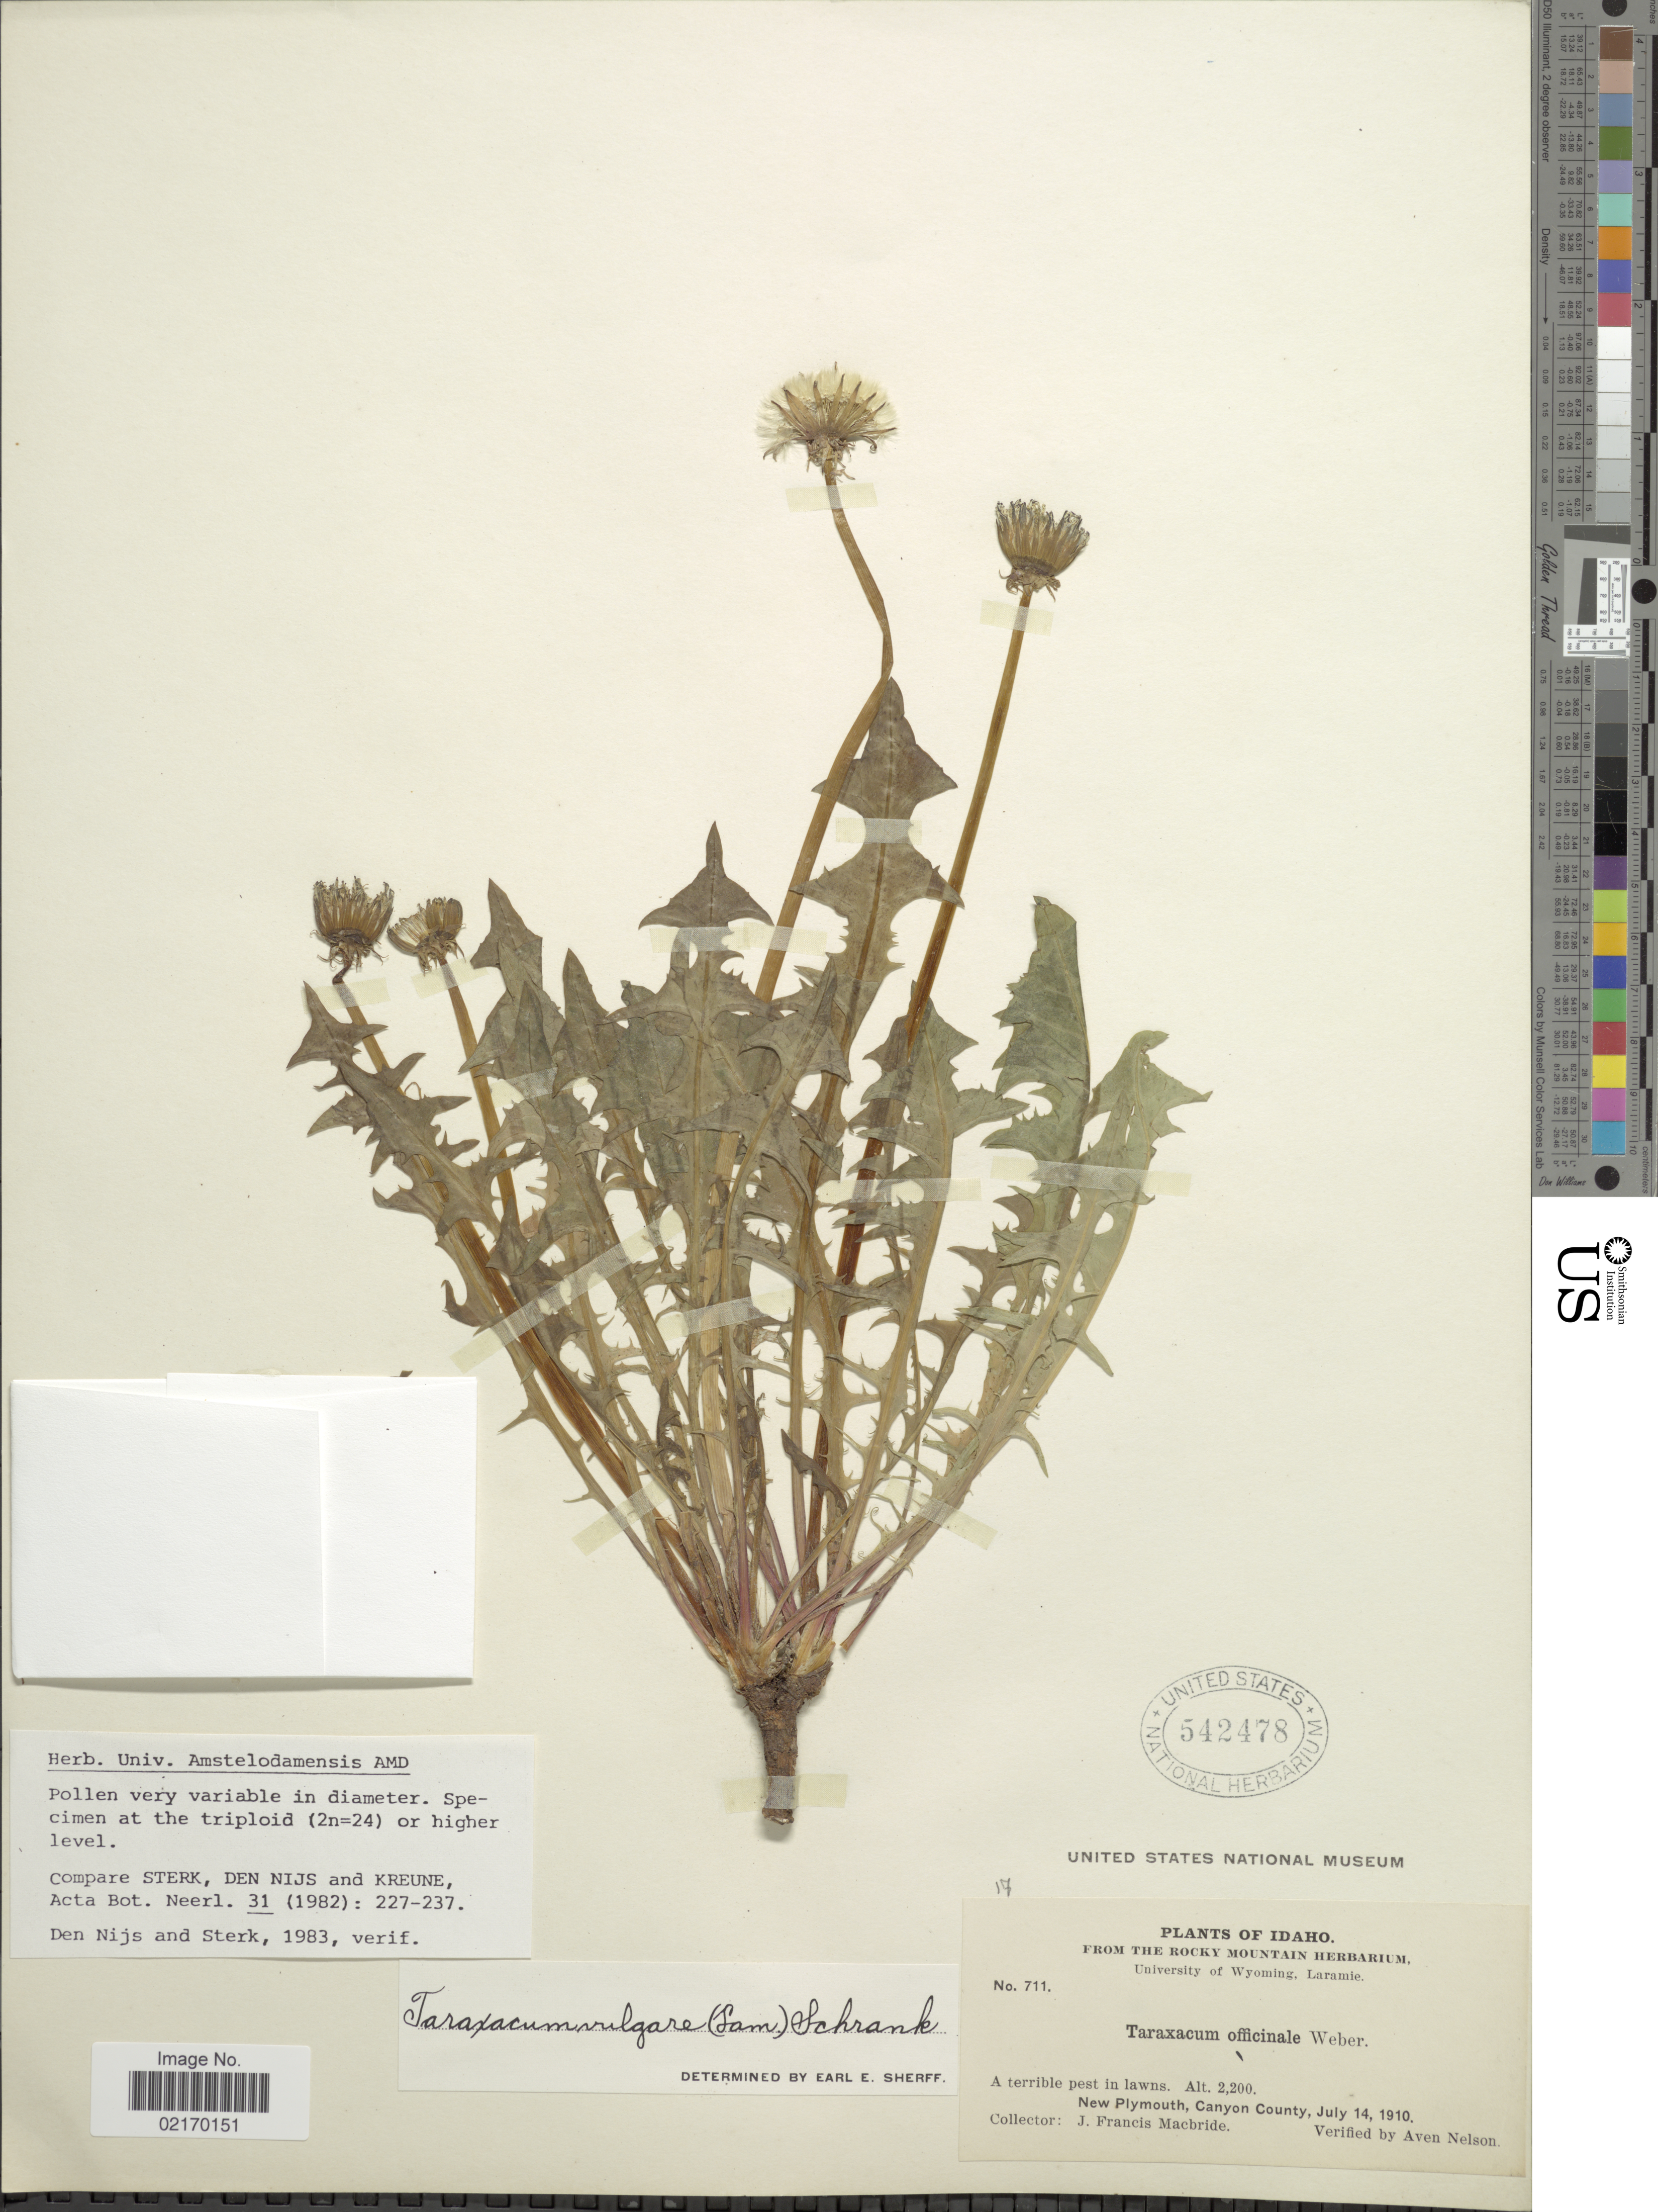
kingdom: Plantae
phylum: Tracheophyta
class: Magnoliopsida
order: Asterales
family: Asteraceae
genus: Taraxacum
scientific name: Taraxacum officinale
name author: G.H. Weber ex F.H. Wigg.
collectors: J. F. Macbride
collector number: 711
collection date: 1910-07-14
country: United States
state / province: Idaho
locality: New Plymouth, Canyon County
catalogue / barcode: US 542478